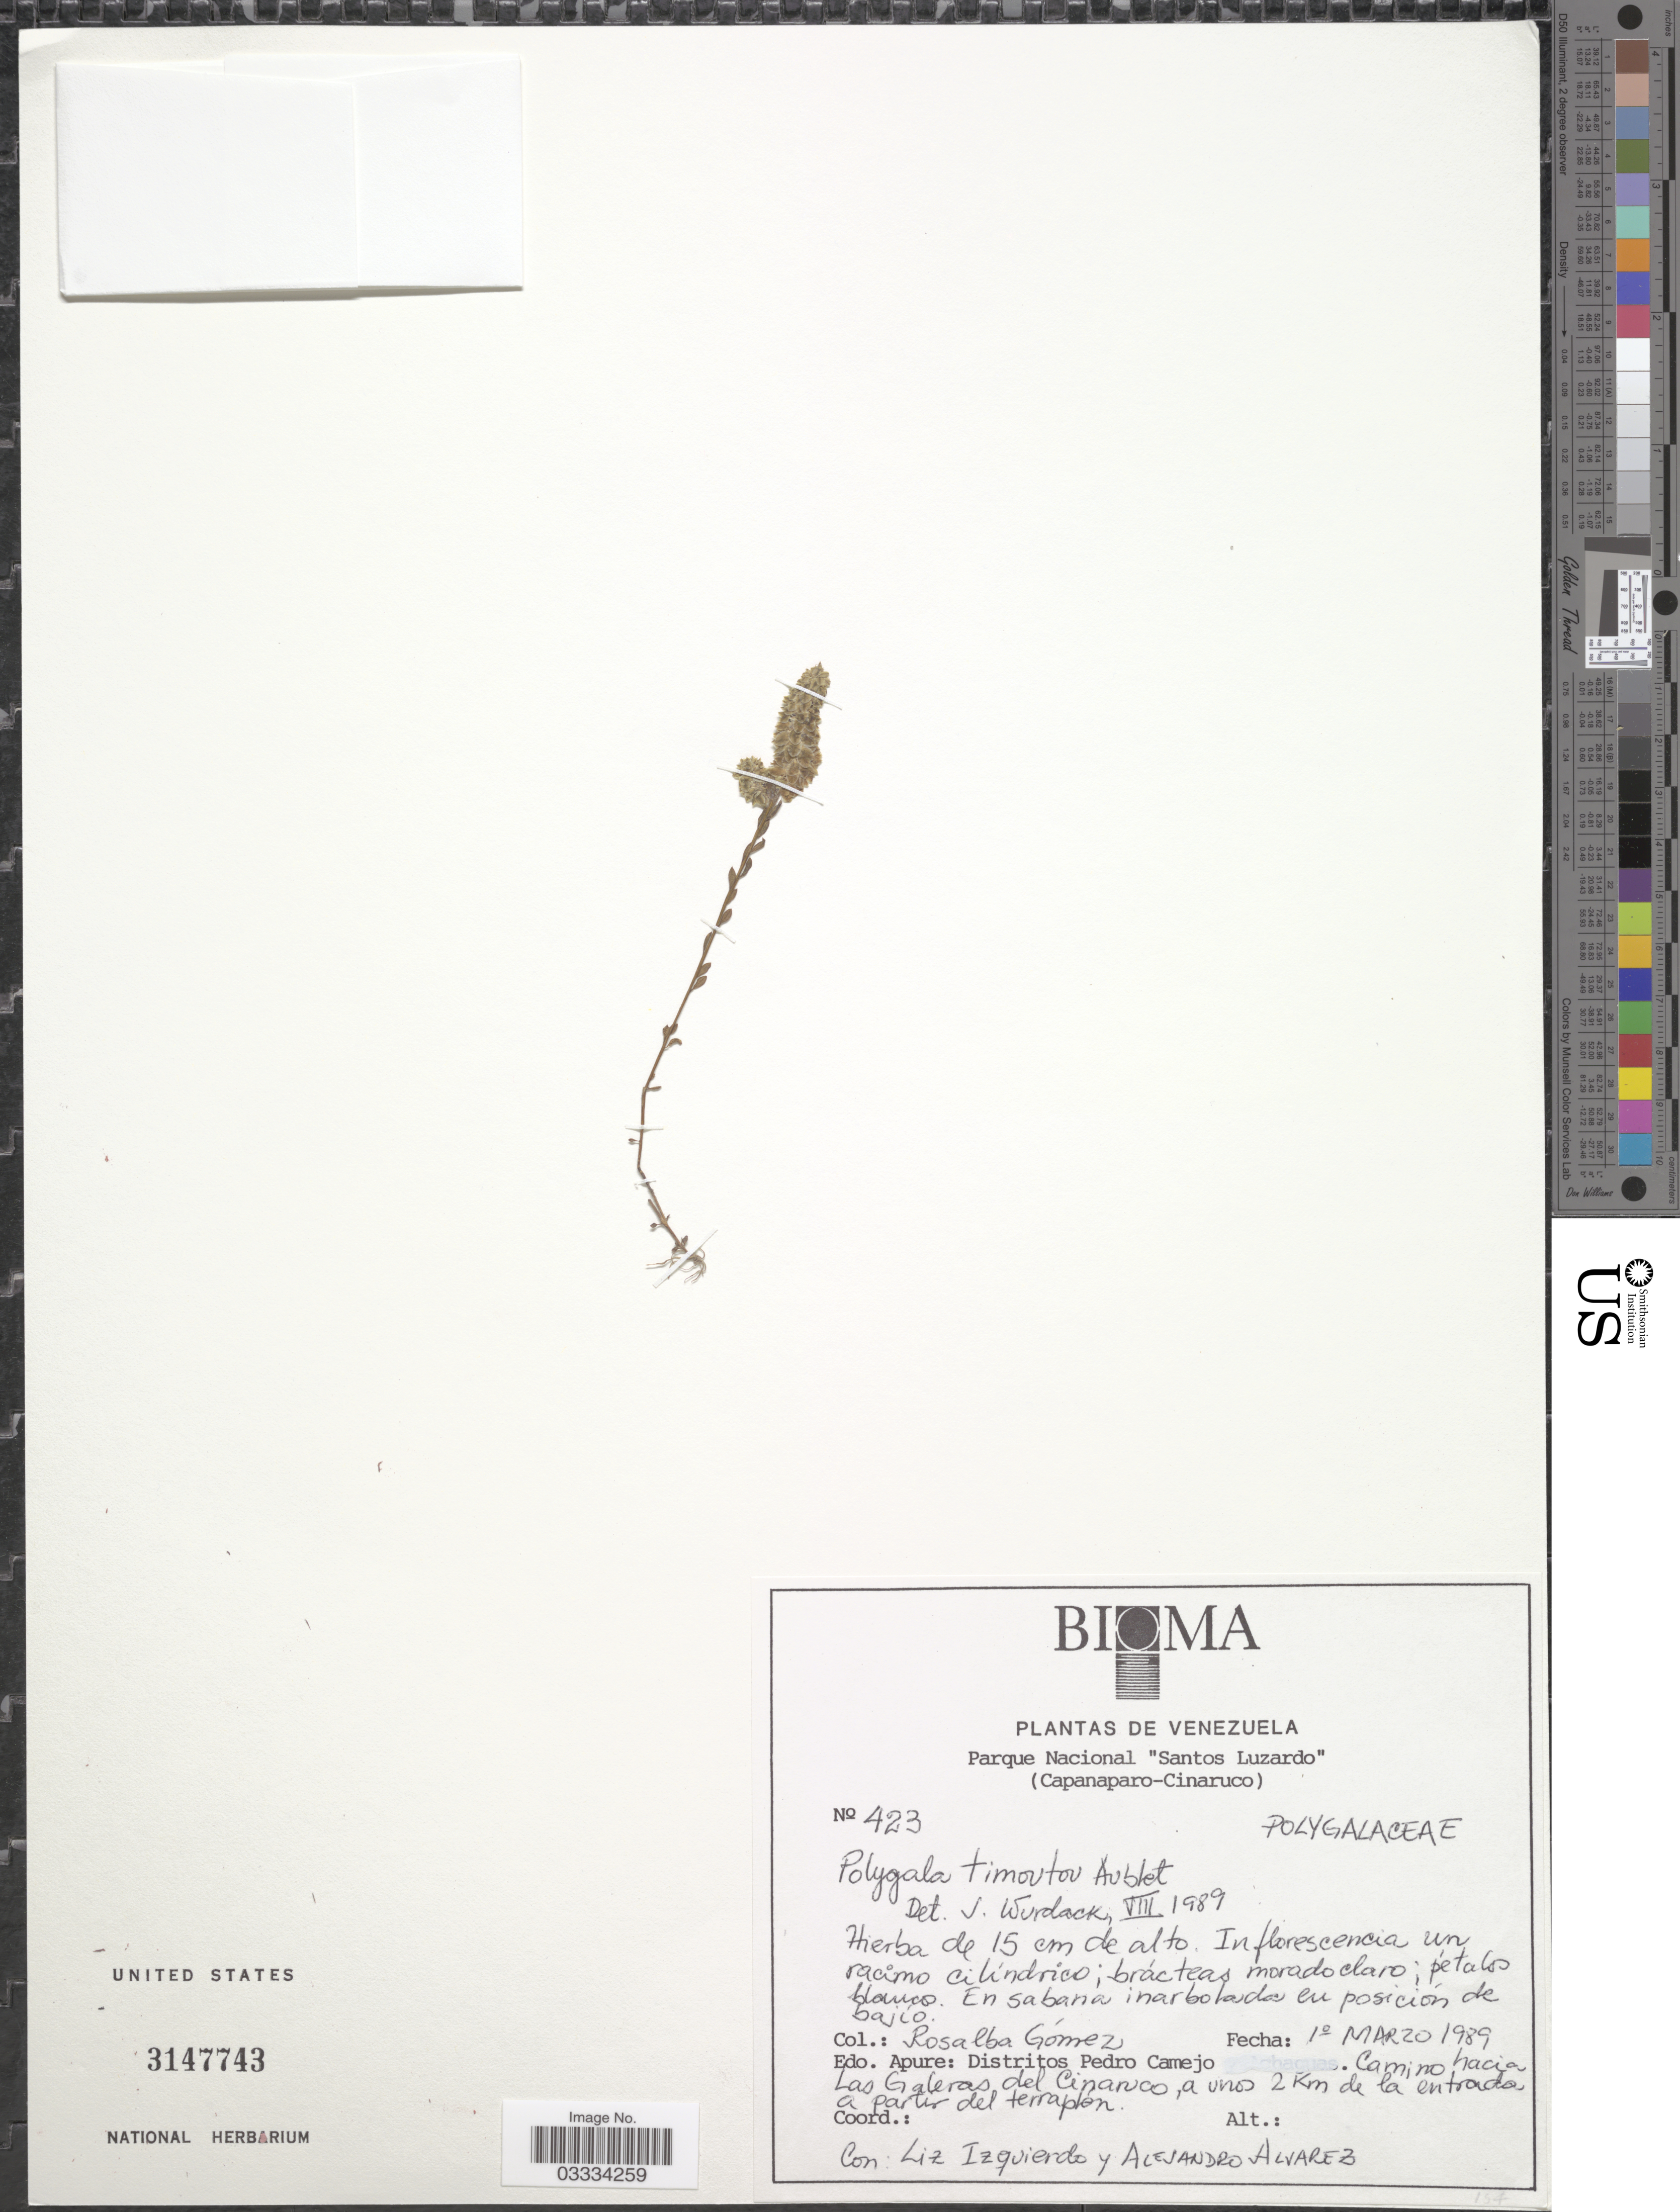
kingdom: Plantae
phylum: Tracheophyta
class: Magnoliopsida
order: Fabales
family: Polygalaceae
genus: Polygala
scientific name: Polygala timoutou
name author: Aubl.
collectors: R. Gómez, L. Izquierdo & A. Alvarez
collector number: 423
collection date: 1989-03-01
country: Venezuela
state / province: Apure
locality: Parque Nacional "Santos Luzardo" (Capanaparo-Cinaruco). Distritos Pedro Camejo. Camino hacia Las Galeras del Cinanco, a unos 2 Km de la entrado, a partir del terraplen.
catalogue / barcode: US 3147743